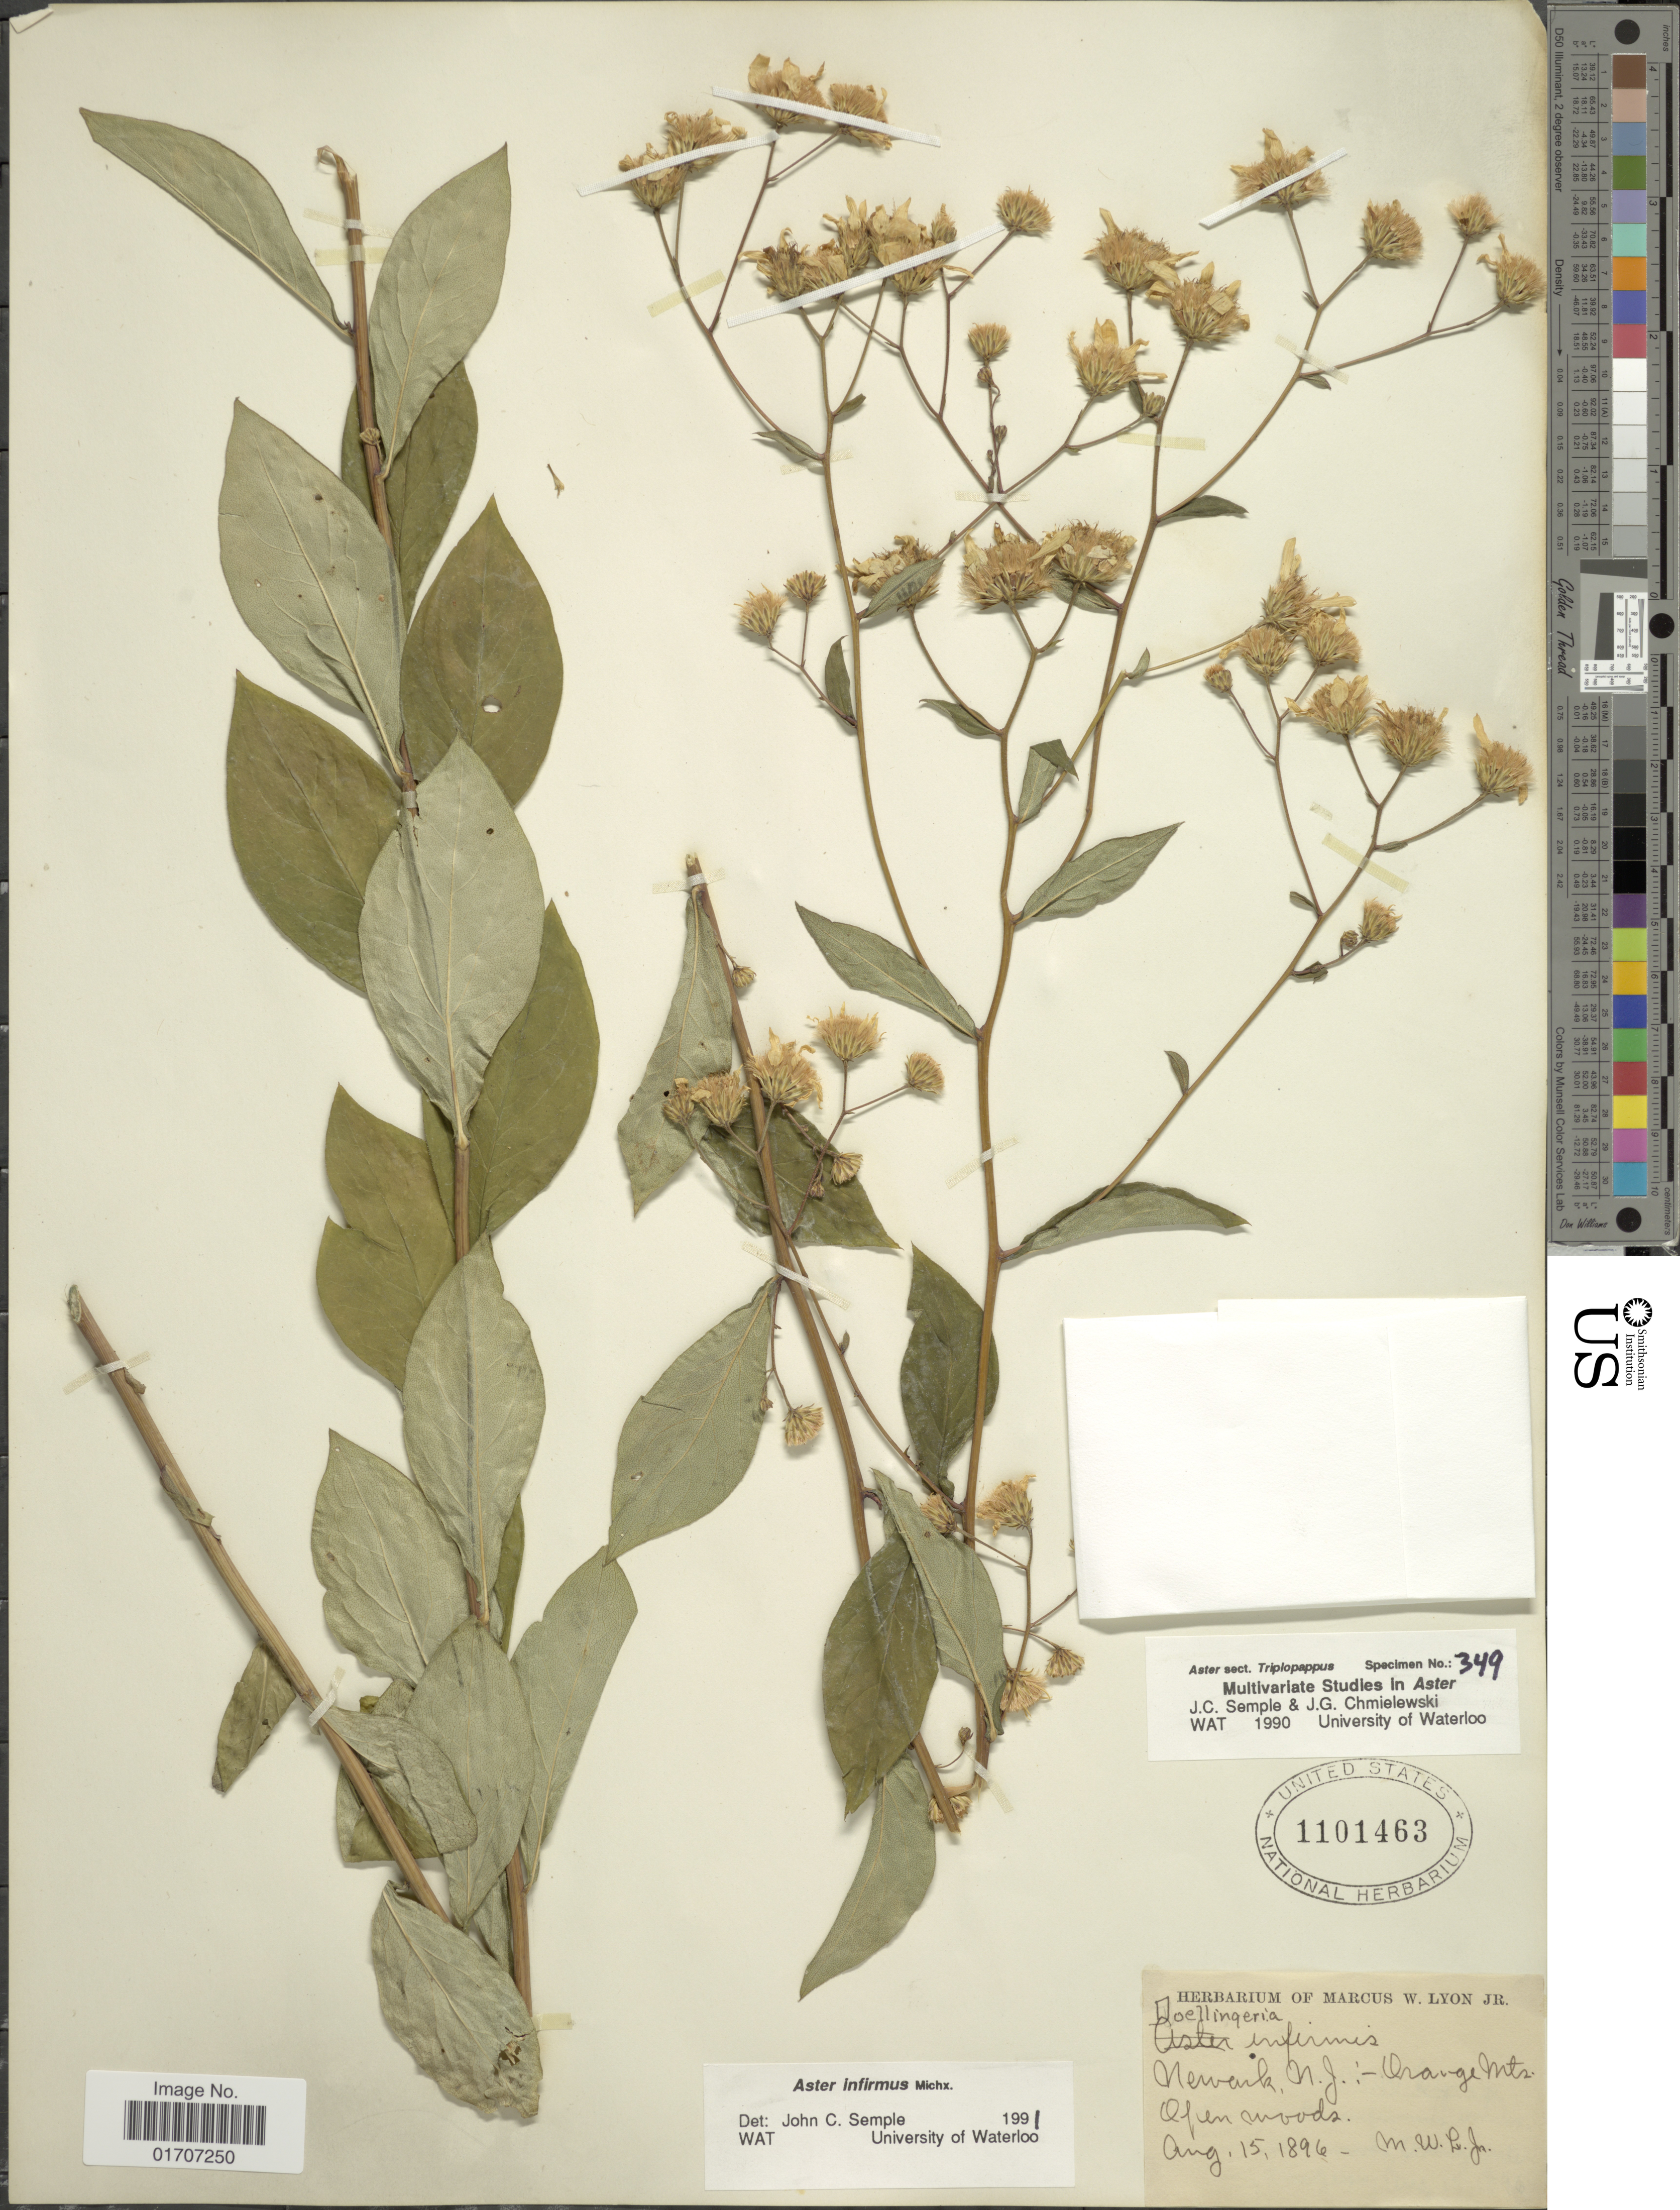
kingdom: Plantae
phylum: Tracheophyta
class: Magnoliopsida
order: Asterales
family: Asteraceae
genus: Doellingeria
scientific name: Doellingeria infirma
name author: (Michx.) Greene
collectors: M. W. Lyon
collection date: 1896-08-15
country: United States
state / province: New Jersey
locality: Newark N.J. - Orange Mts.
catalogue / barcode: US 1101463